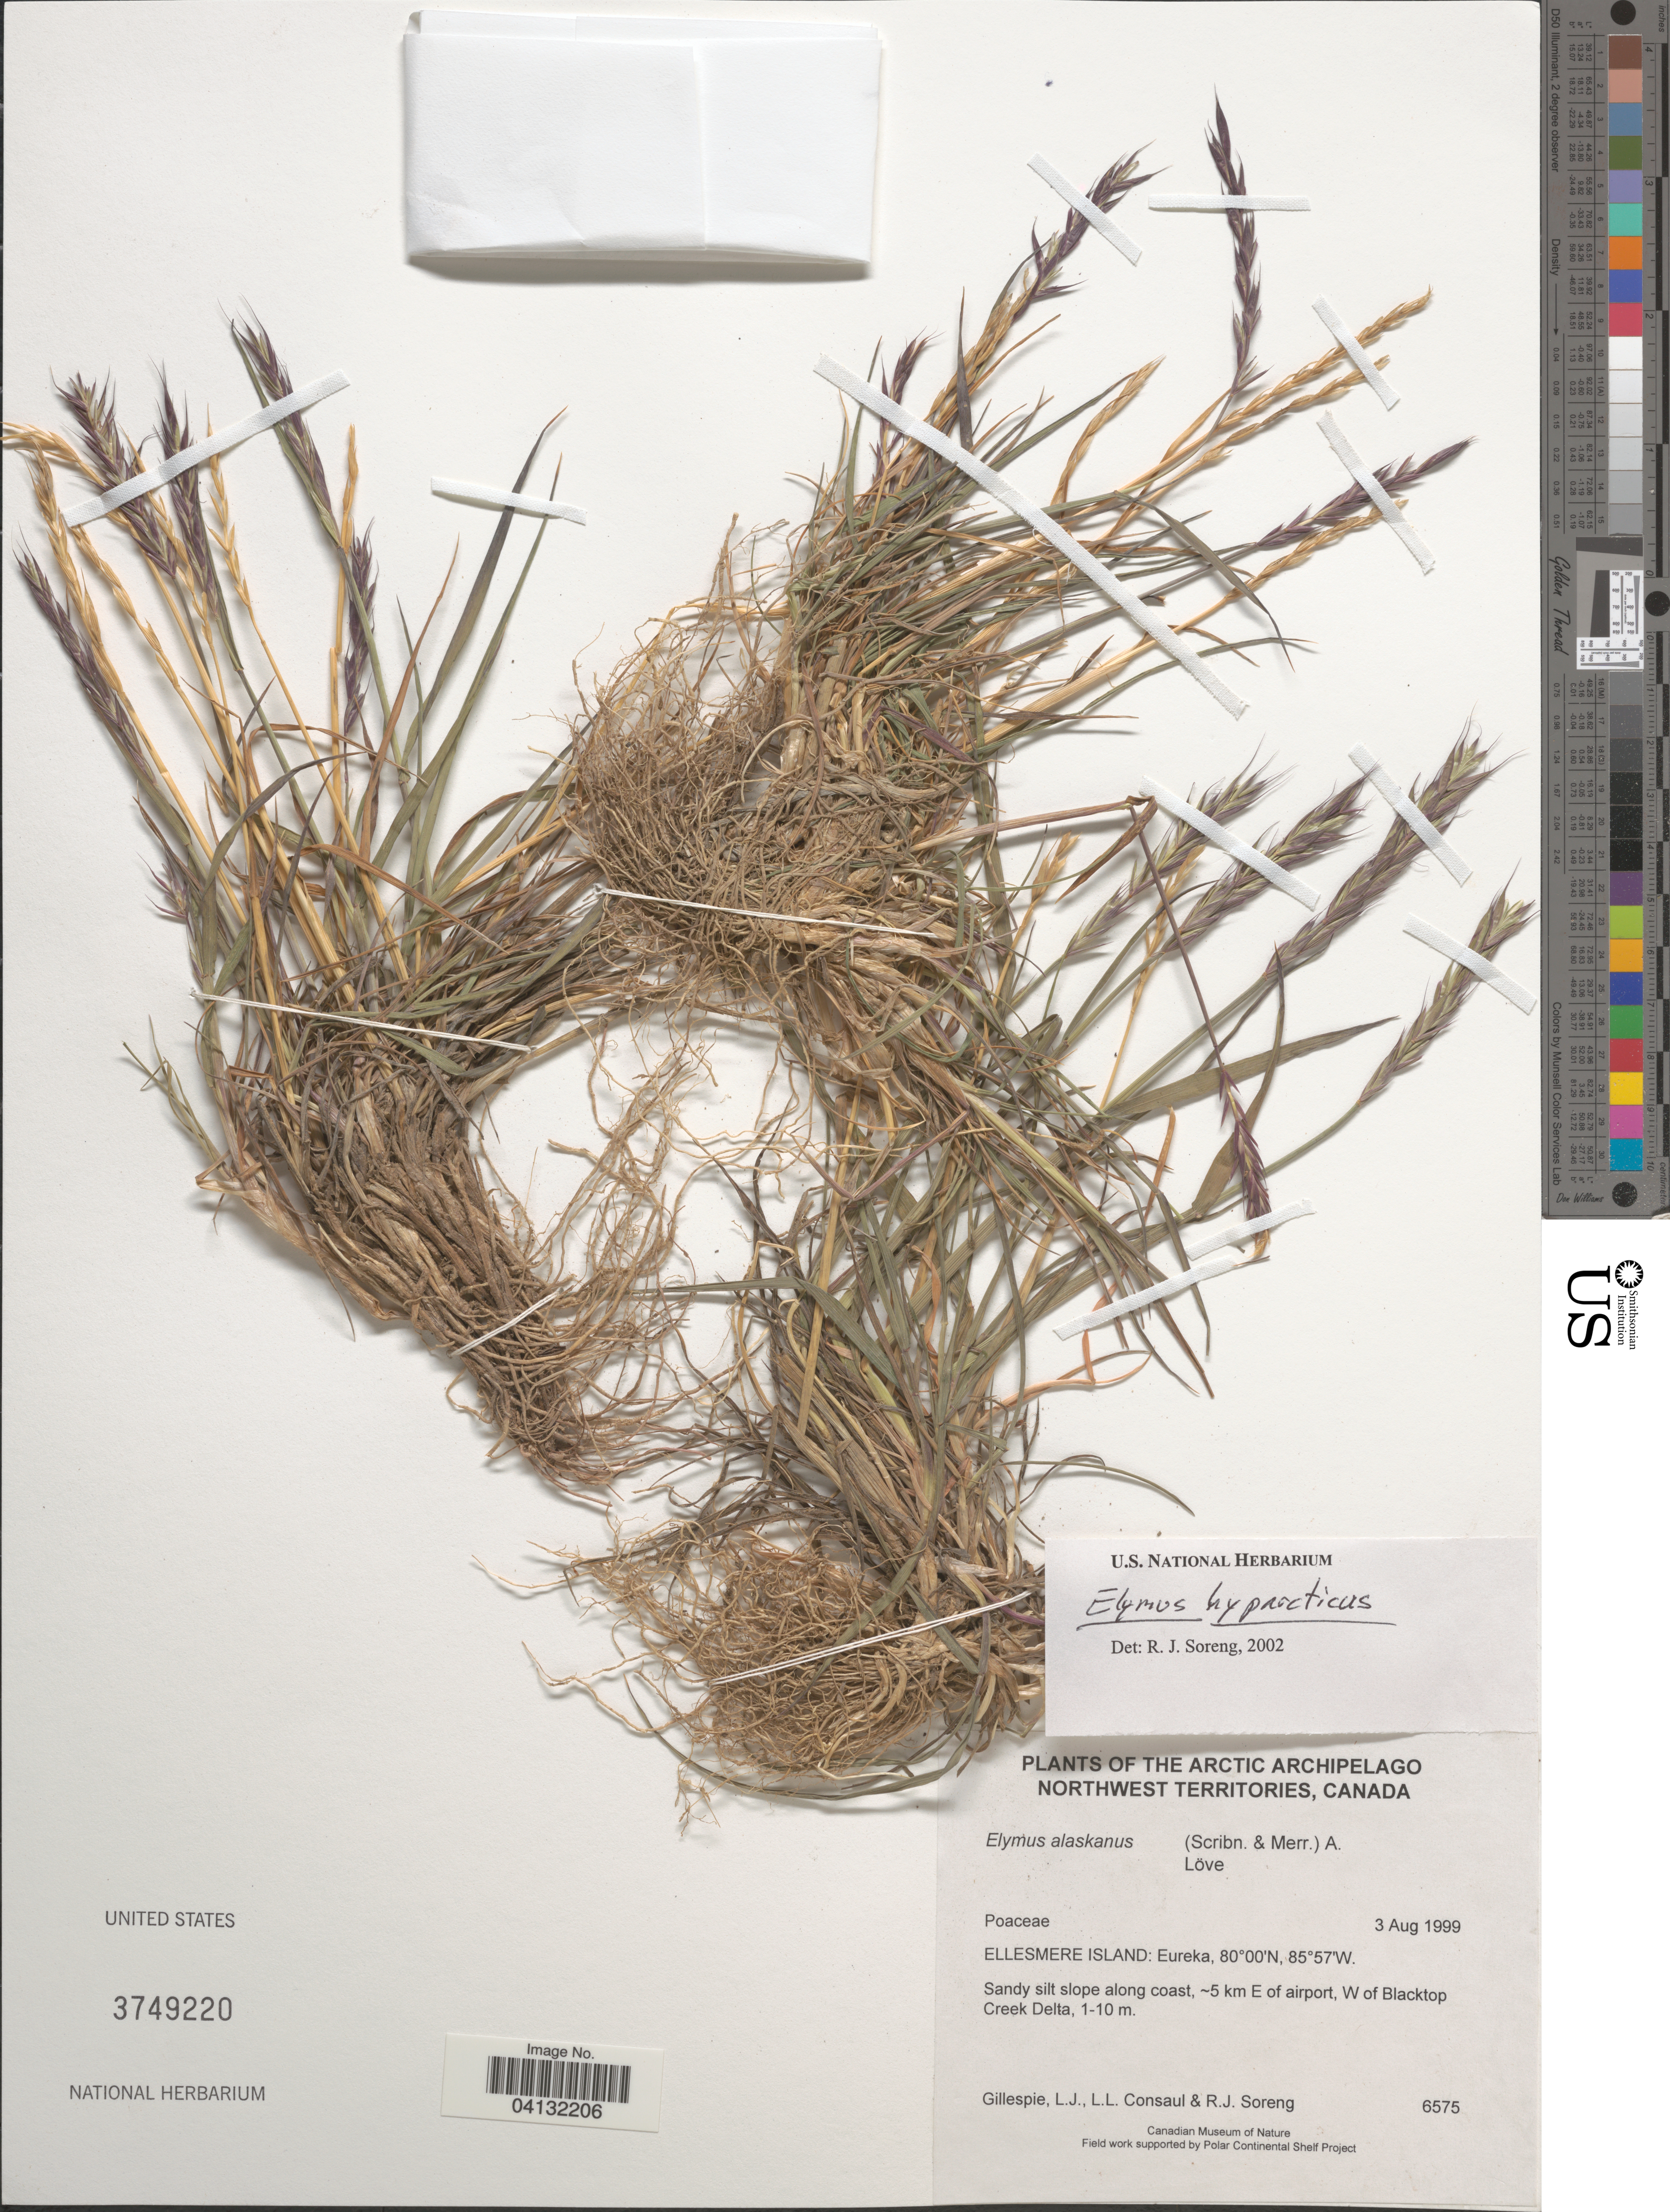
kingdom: Plantae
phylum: Tracheophyta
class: Liliopsida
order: Poales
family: Poaceae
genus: Elymus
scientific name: Elymus hyperarcticus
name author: (Polunin) Tzvelev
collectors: L. Gillespie, L. Consaul & R. J. Soreng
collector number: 6575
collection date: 1999-08-03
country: Canada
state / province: Northwest Territories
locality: Arctic Archipelago. Ellesmere Island: Eureka. :5 km E of airport, W of Blacktop Creek Delta.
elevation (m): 1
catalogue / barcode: US 3749220